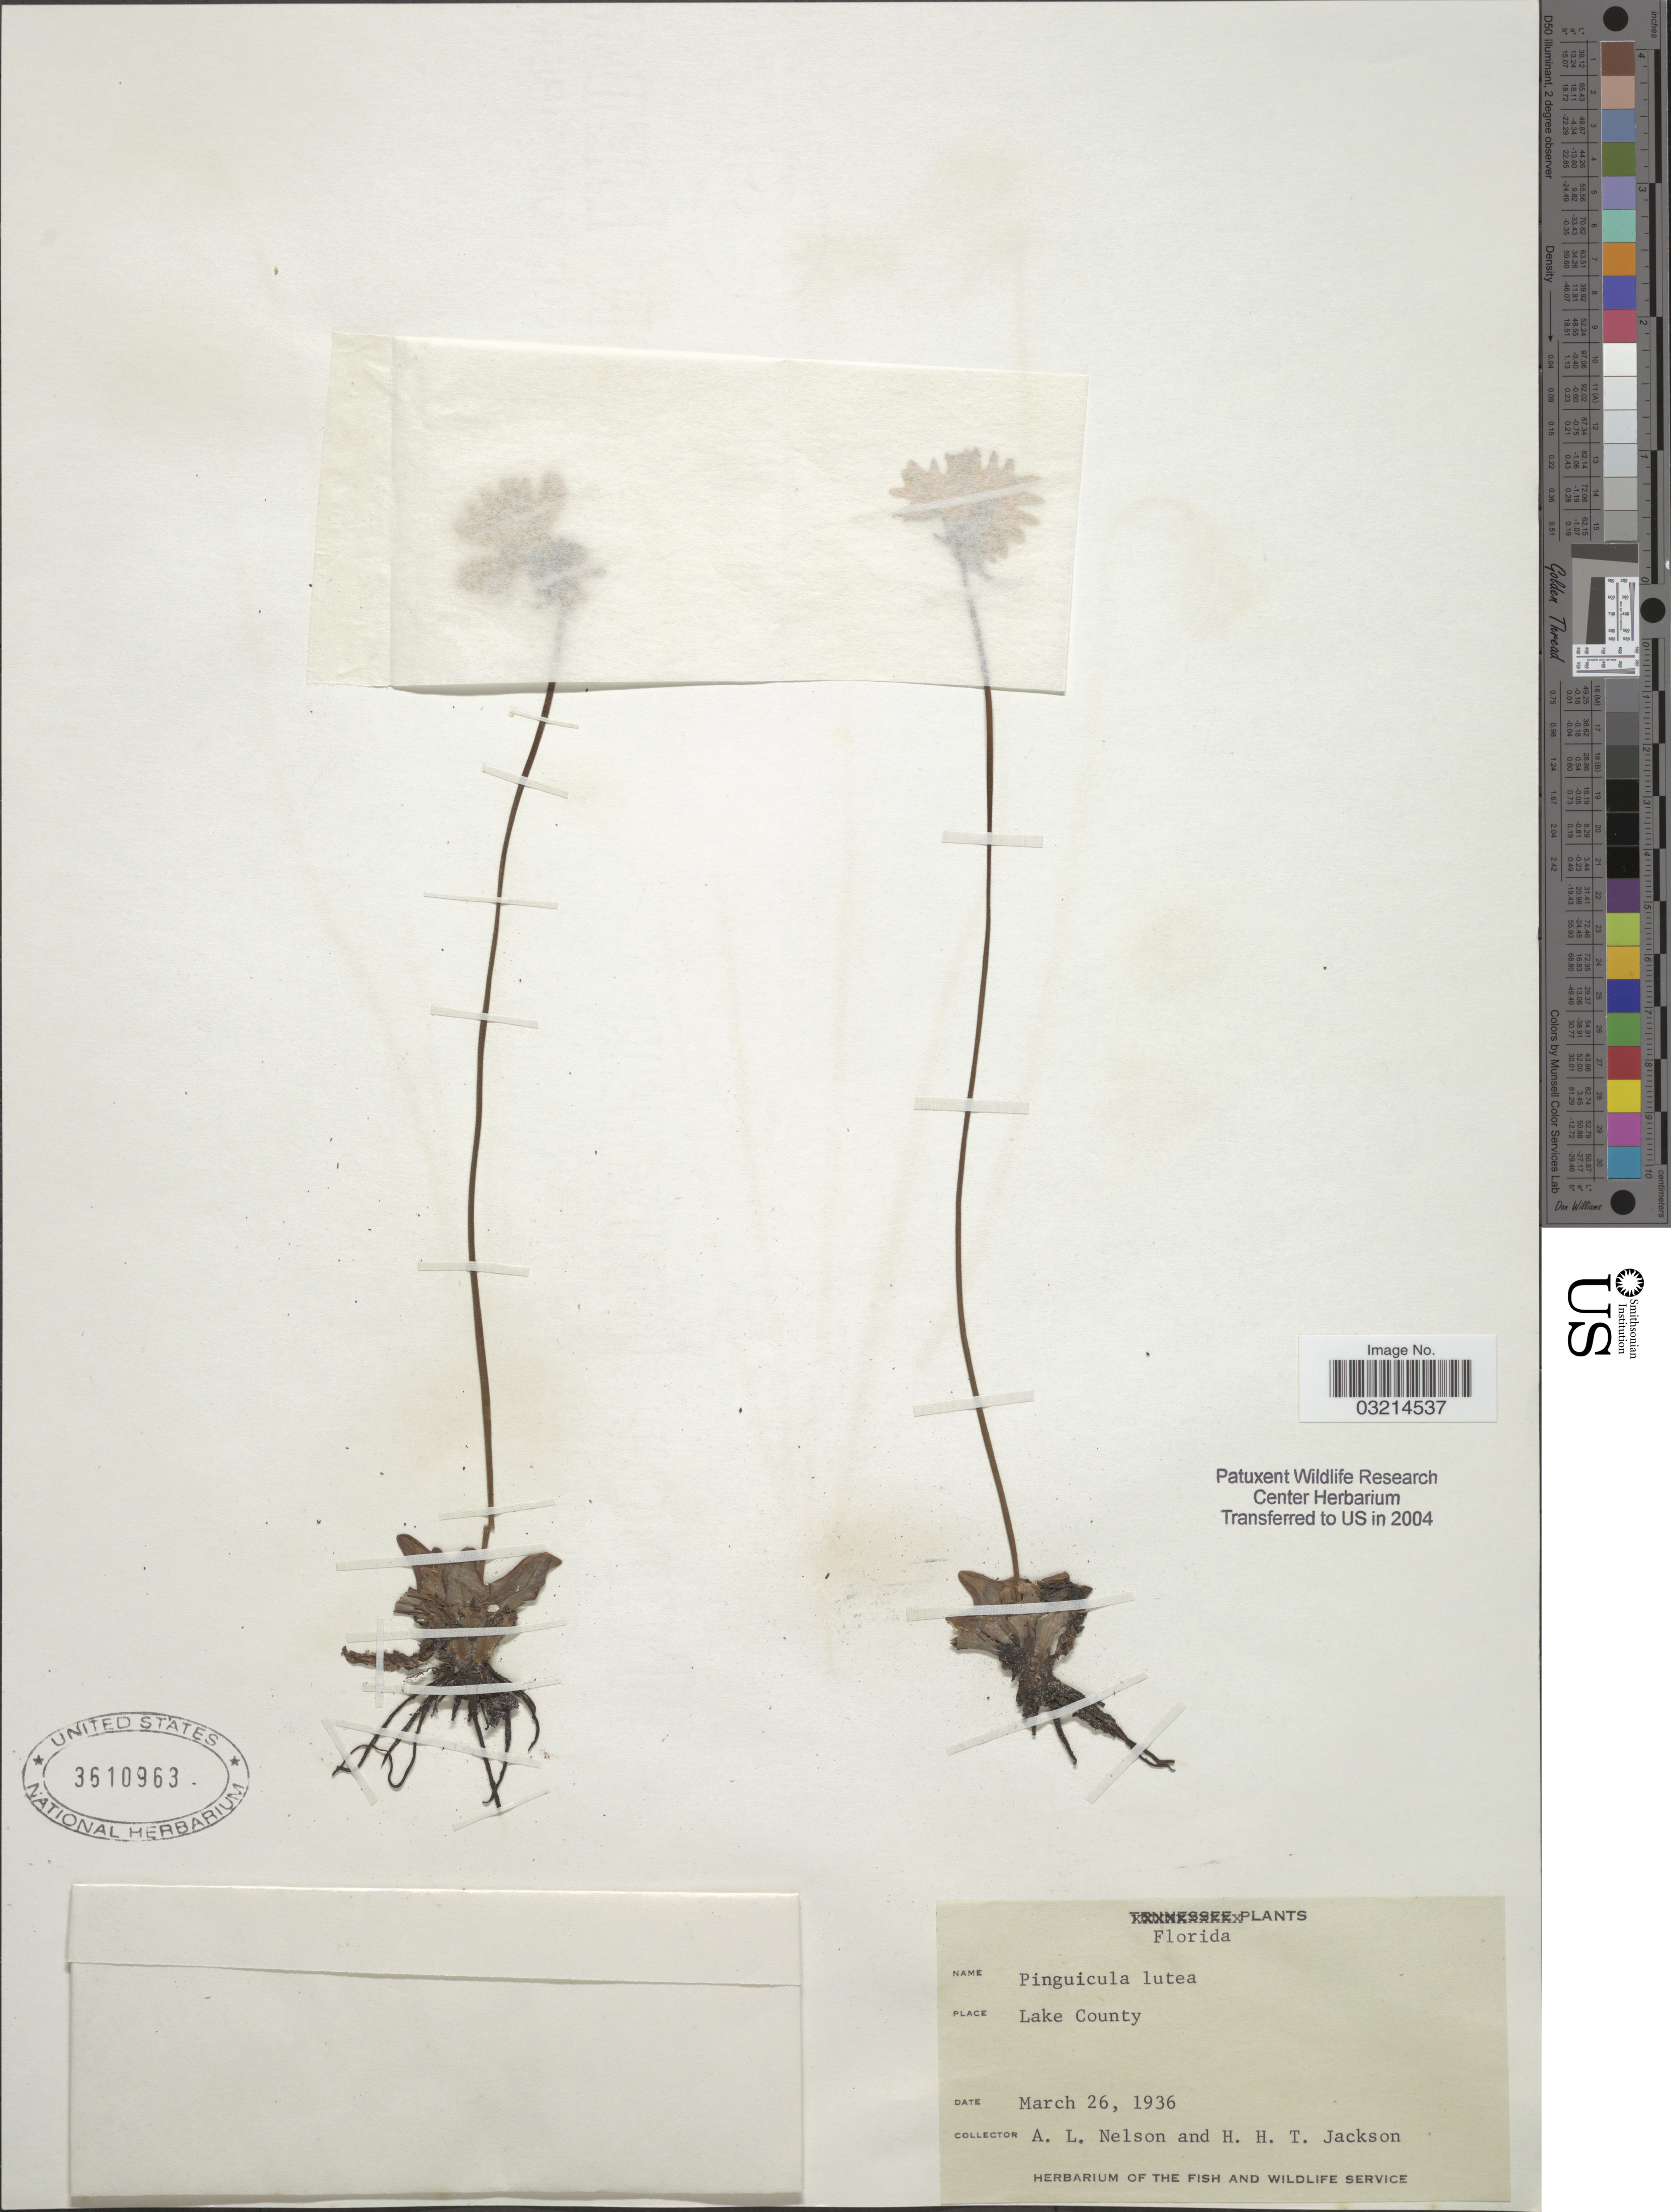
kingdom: Plantae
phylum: Tracheophyta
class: Magnoliopsida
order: Lamiales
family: Lentibulariaceae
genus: Pinguicula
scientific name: Pinguicula lutea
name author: Walter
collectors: A. L. Nelson & H. Jackson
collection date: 1936-03-26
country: United States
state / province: Florida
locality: Lake County.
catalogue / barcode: US 3610963